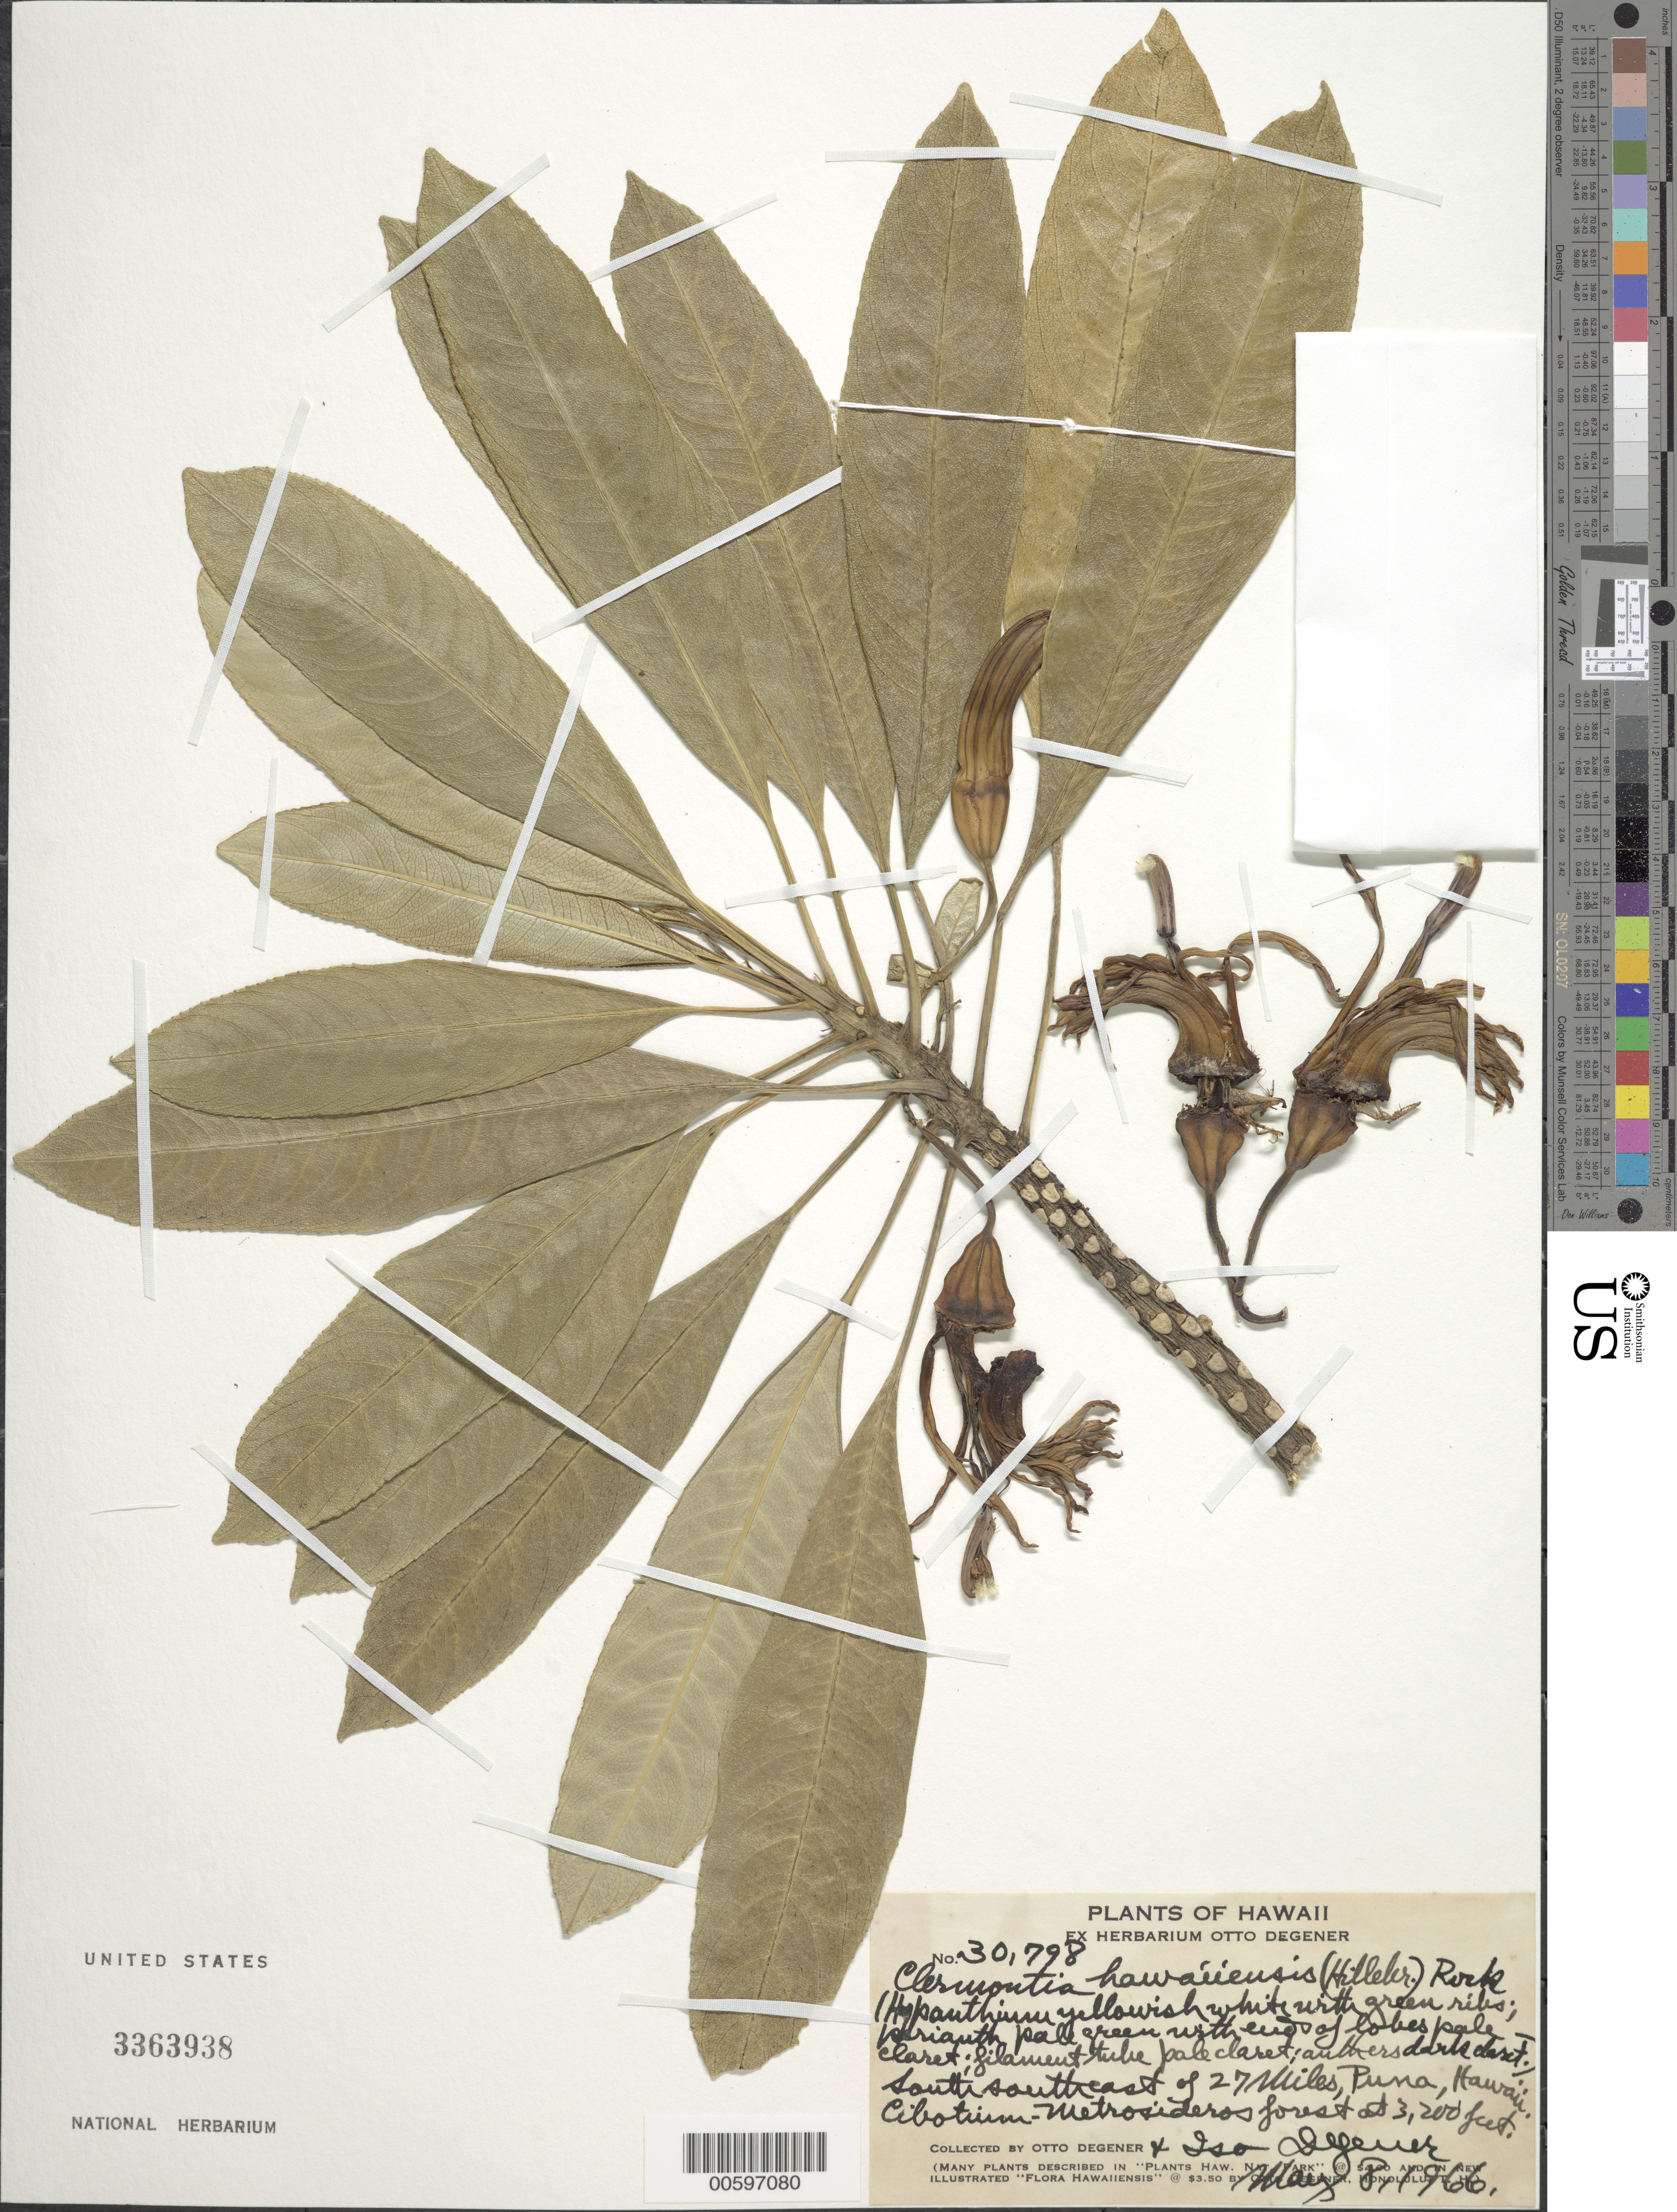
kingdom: Plantae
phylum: Tracheophyta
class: Magnoliopsida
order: Asterales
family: Campanulaceae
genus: Clermontia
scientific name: Clermontia hawaiiensis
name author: (Hillebr.) Rock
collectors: O. Degener & I. Degener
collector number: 30798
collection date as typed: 8 May 1966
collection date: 1966-05-08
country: United States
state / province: Hawaii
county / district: Hawaii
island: Hawaii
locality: SSE of 27 Miles, Puna.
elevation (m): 975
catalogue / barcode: US 3363938